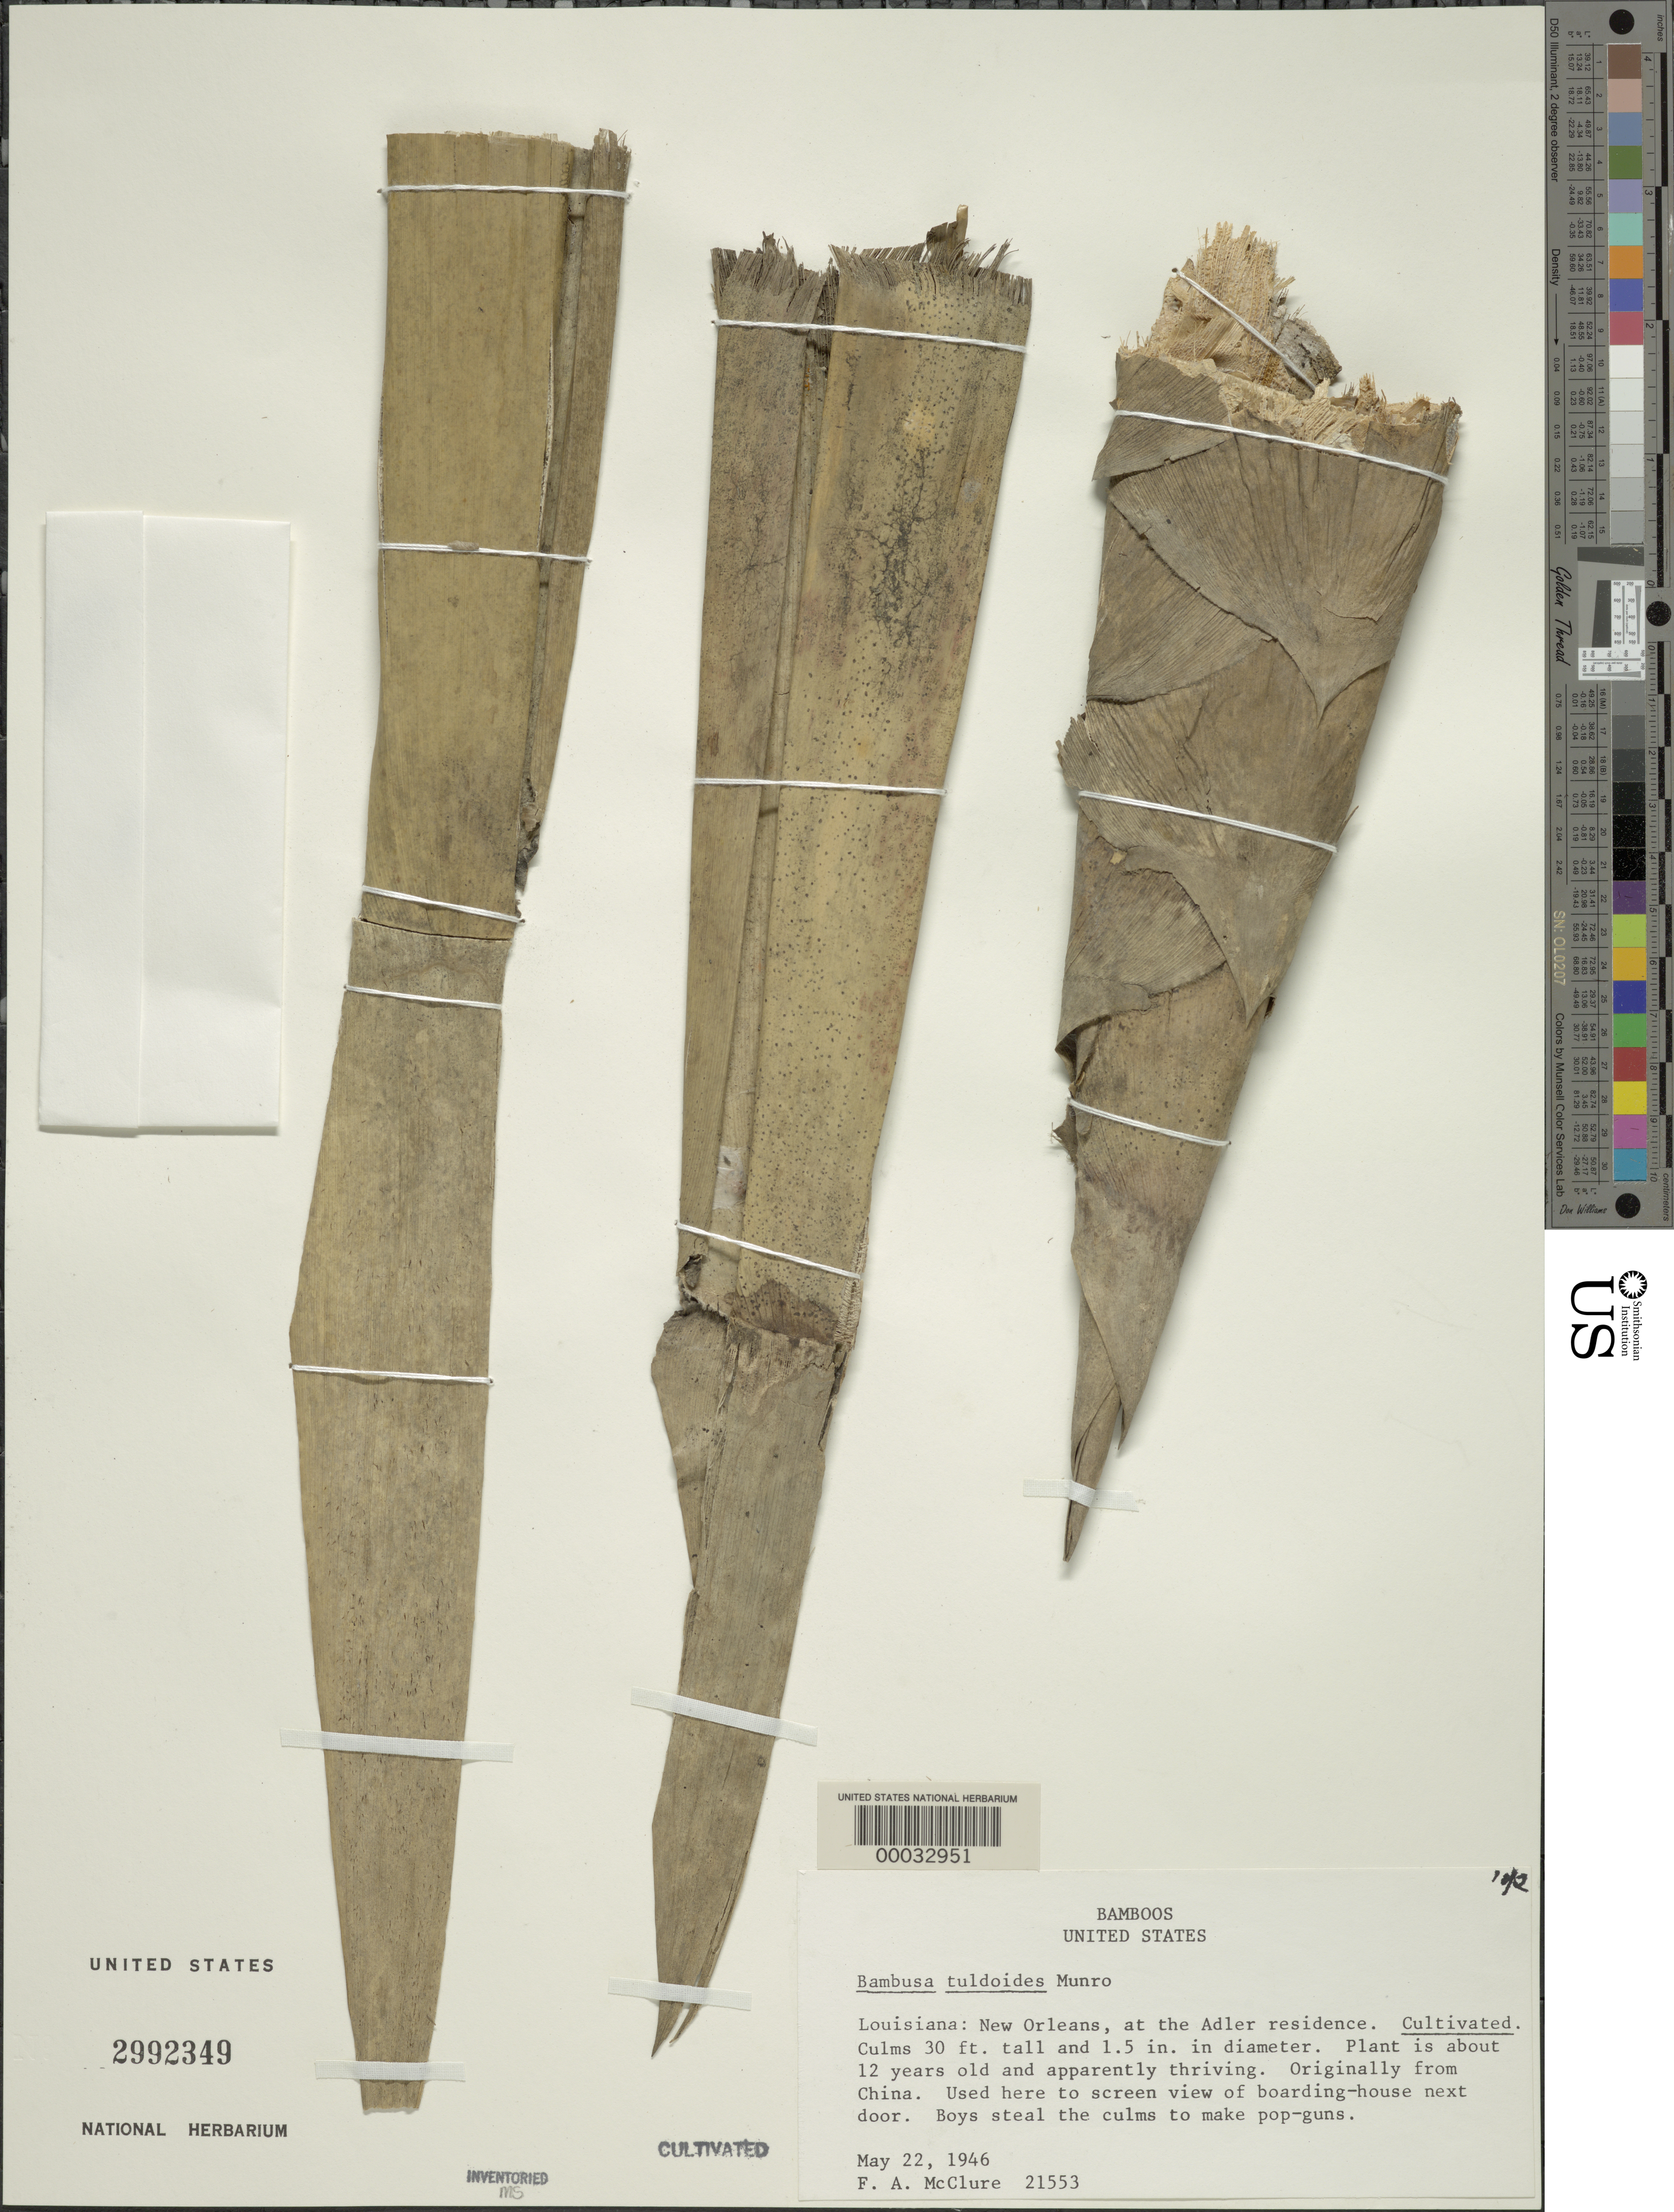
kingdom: Plantae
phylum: Tracheophyta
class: Liliopsida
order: Poales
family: Poaceae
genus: Bambusa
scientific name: Bambusa tuldoides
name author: Munro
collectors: F. A. McClure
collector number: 21553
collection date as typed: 22 May 1946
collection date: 1946-05-22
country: United States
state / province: Louisiana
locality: New orleans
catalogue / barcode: US 2992349